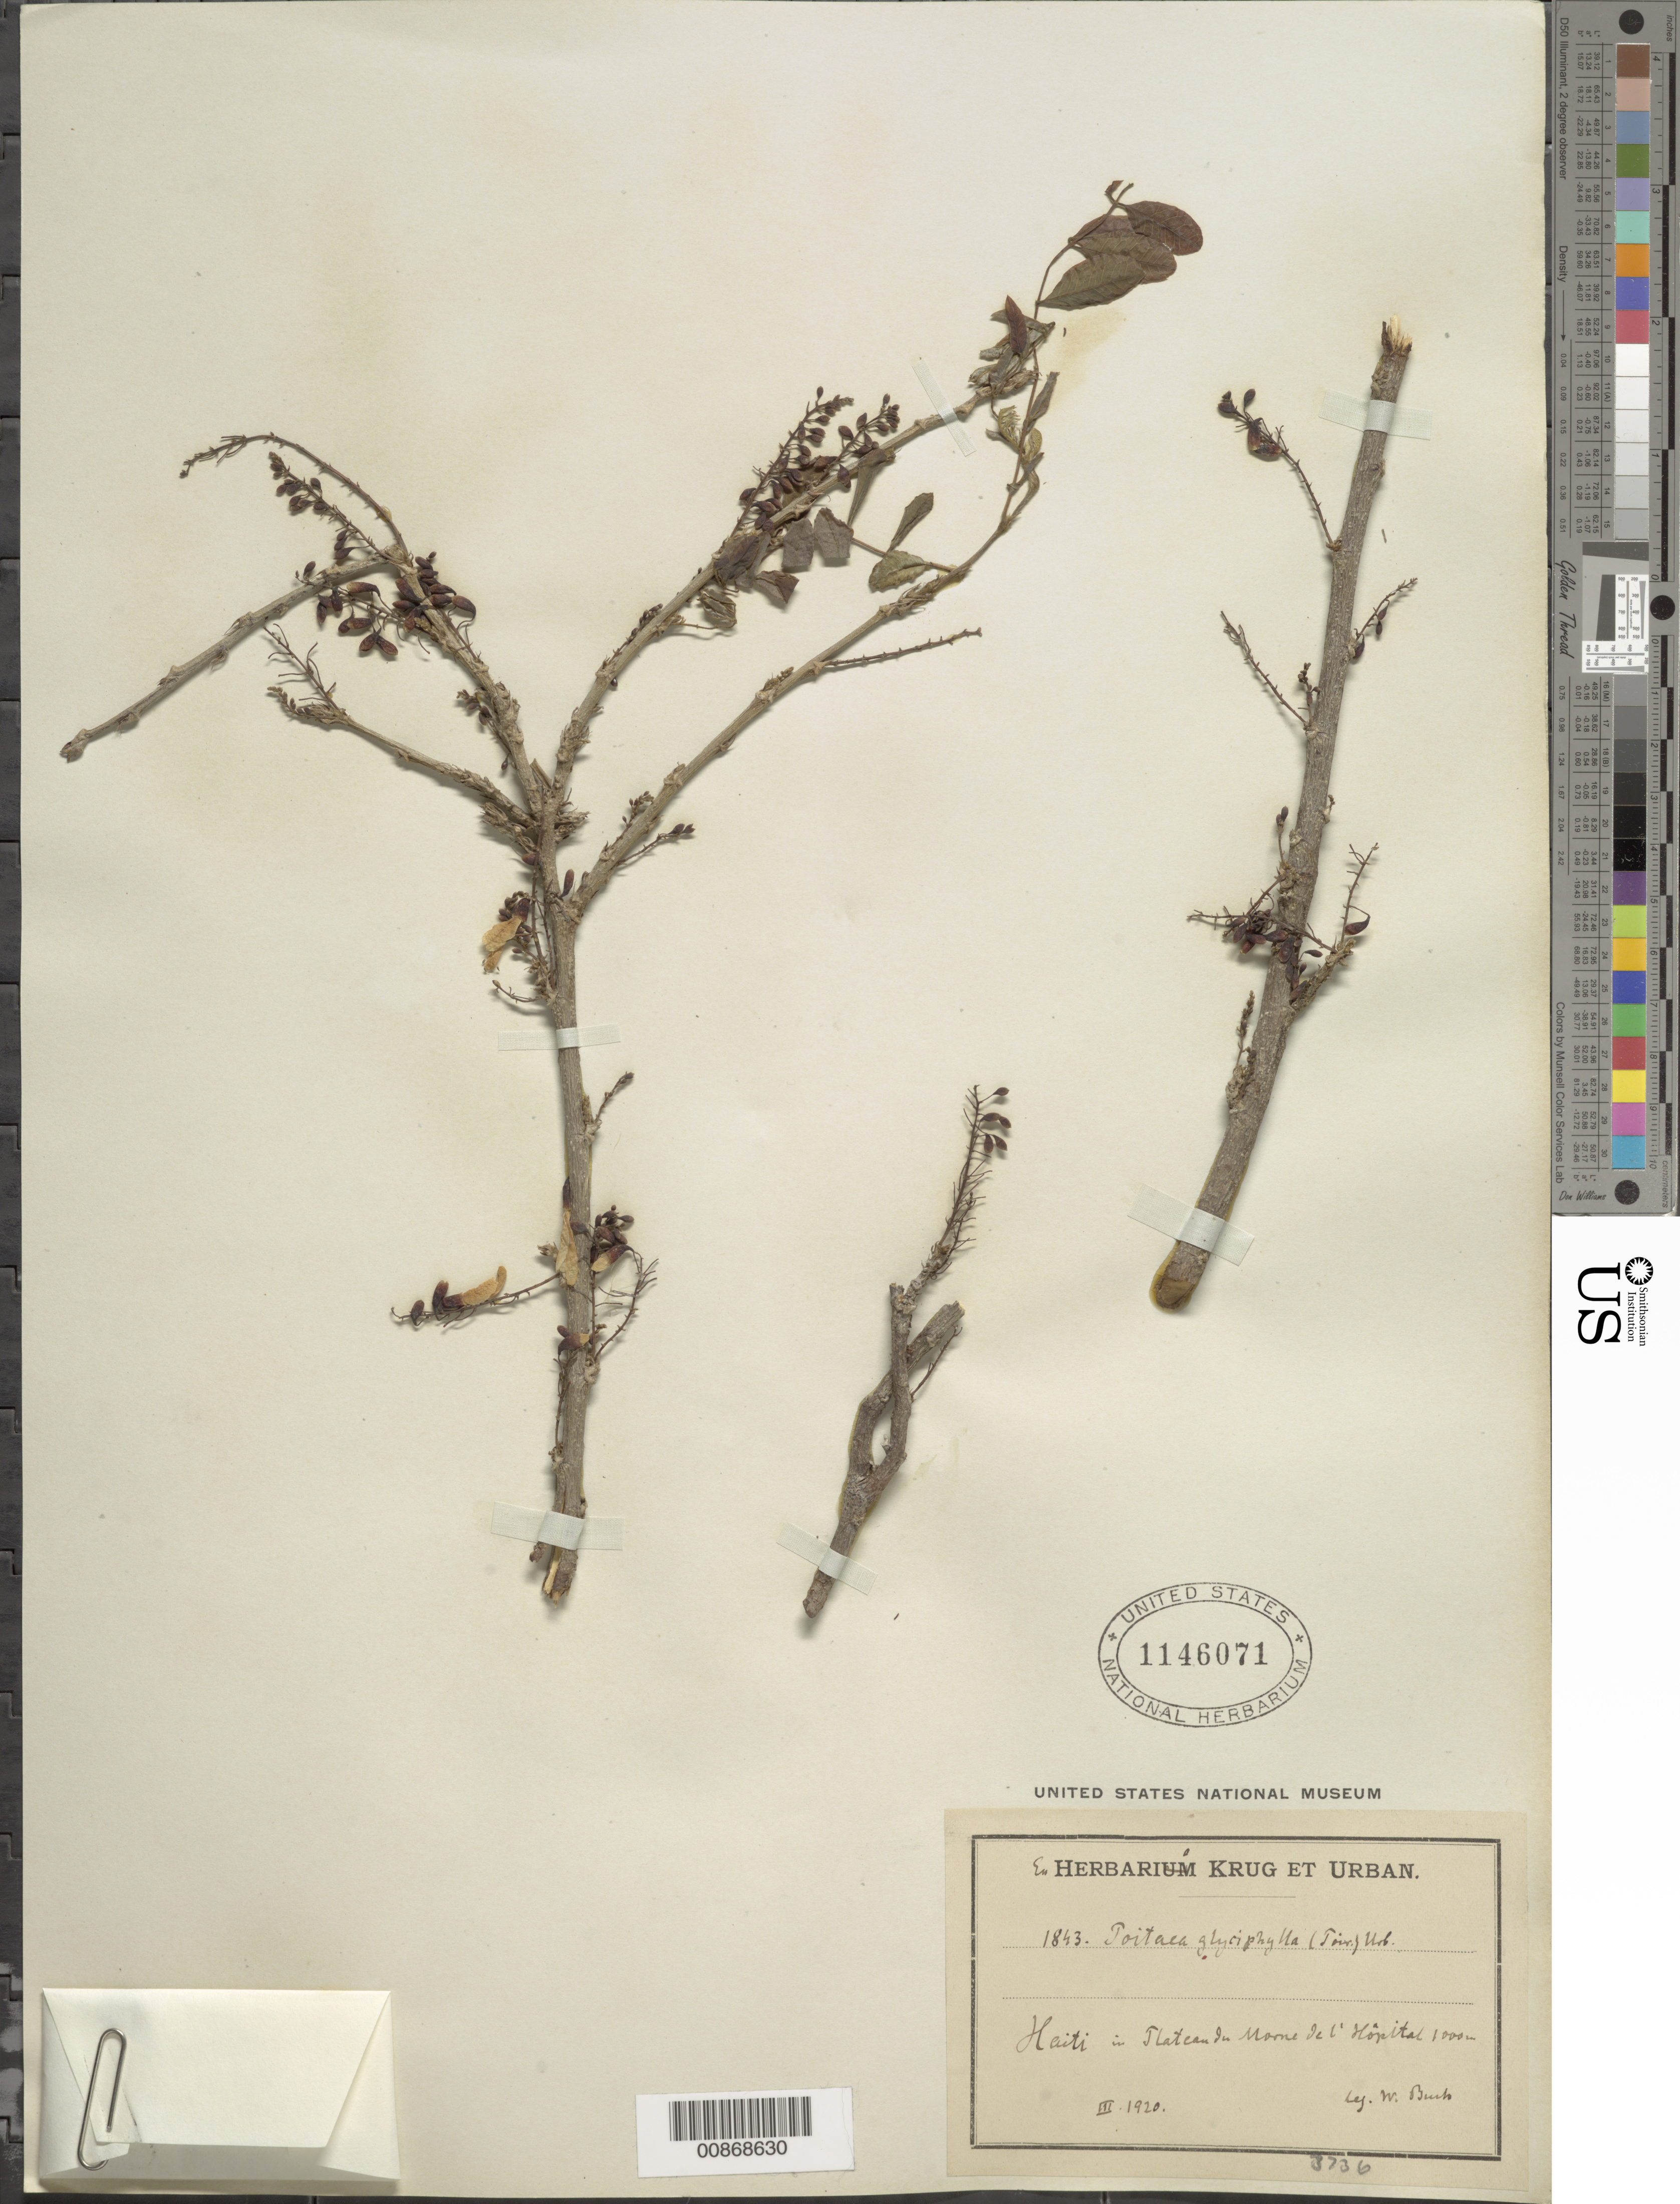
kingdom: Plantae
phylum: Tracheophyta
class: Magnoliopsida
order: Fabales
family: Fabaceae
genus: Poitea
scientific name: Poitea glyciphylla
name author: (Poir.) Urb.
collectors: W. Bush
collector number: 1843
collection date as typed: Jul 1920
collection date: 1920-07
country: Haiti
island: Hispaniola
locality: Morne de L'Hôpital.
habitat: In plateau.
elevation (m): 1000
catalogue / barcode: US 1146071